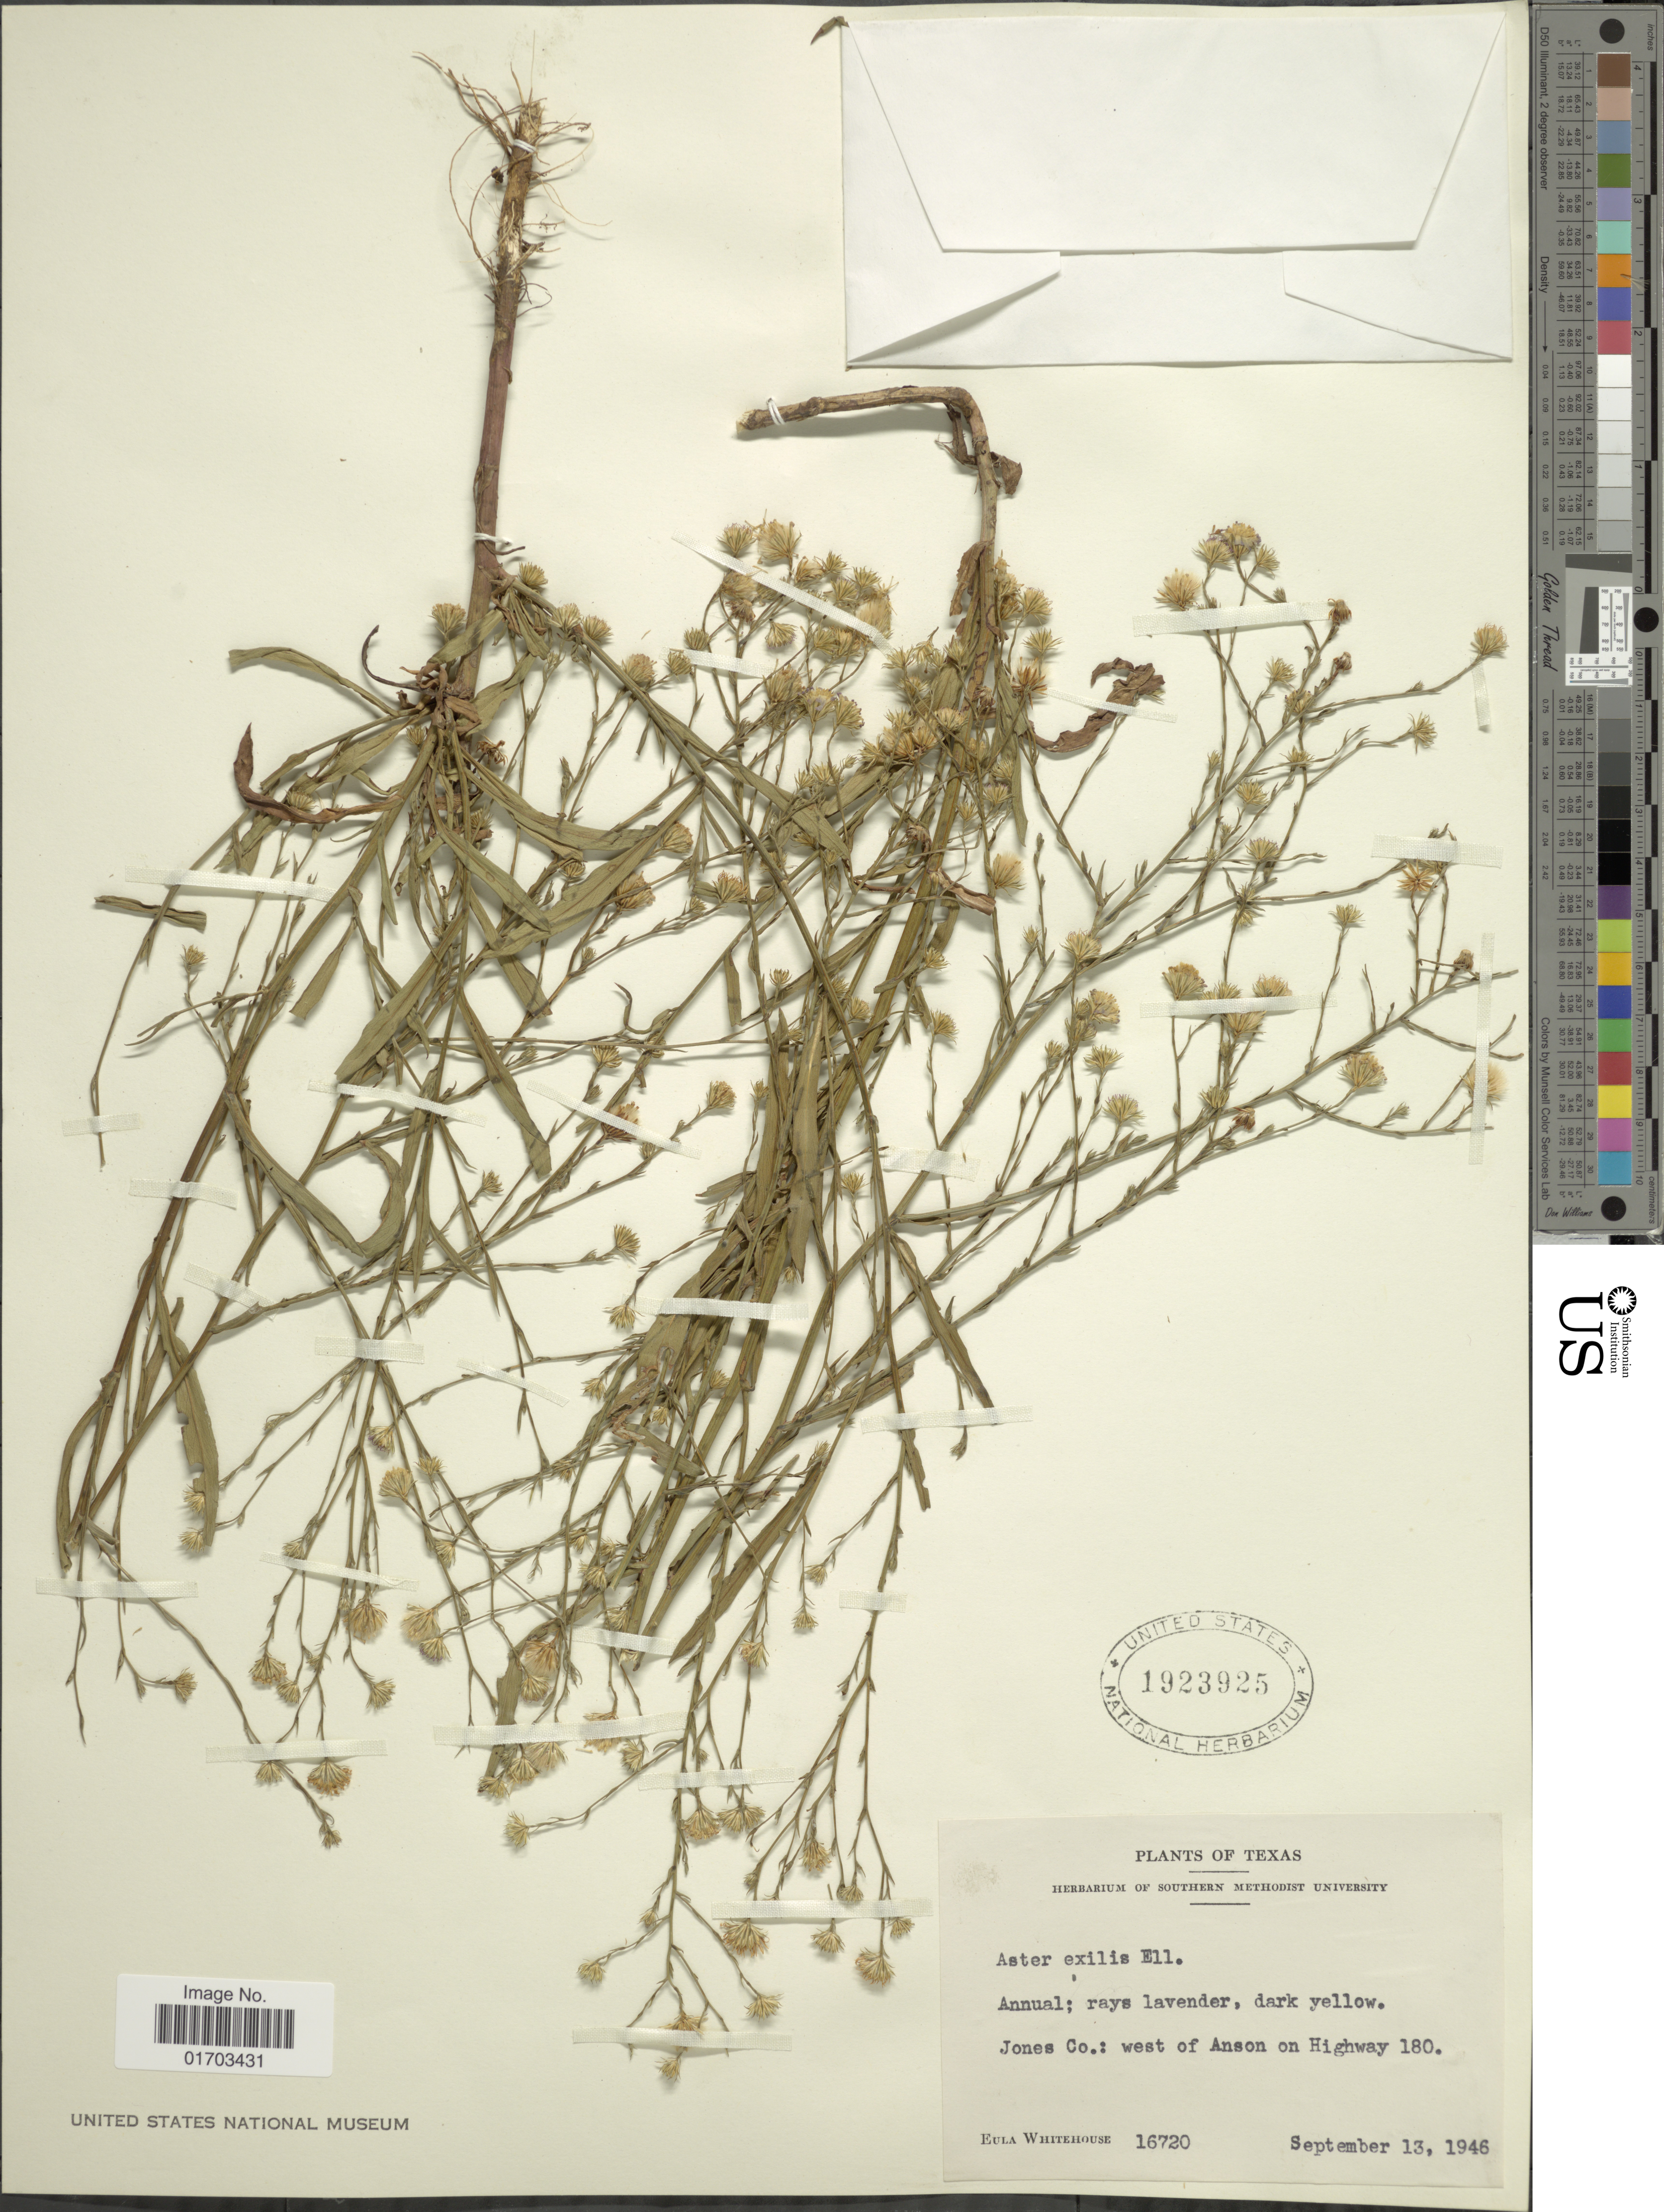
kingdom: Plantae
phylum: Tracheophyta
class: Magnoliopsida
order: Asterales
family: Asteraceae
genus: Symphyotrichum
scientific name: Symphyotrichum subulatum var. ligulatum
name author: (Shinners) S.D. Sundb.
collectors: E. Whitehouse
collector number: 16720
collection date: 1946-09-13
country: United States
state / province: Texas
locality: Jones Co.: west of Anson on Highway 180.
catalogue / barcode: US 1923925